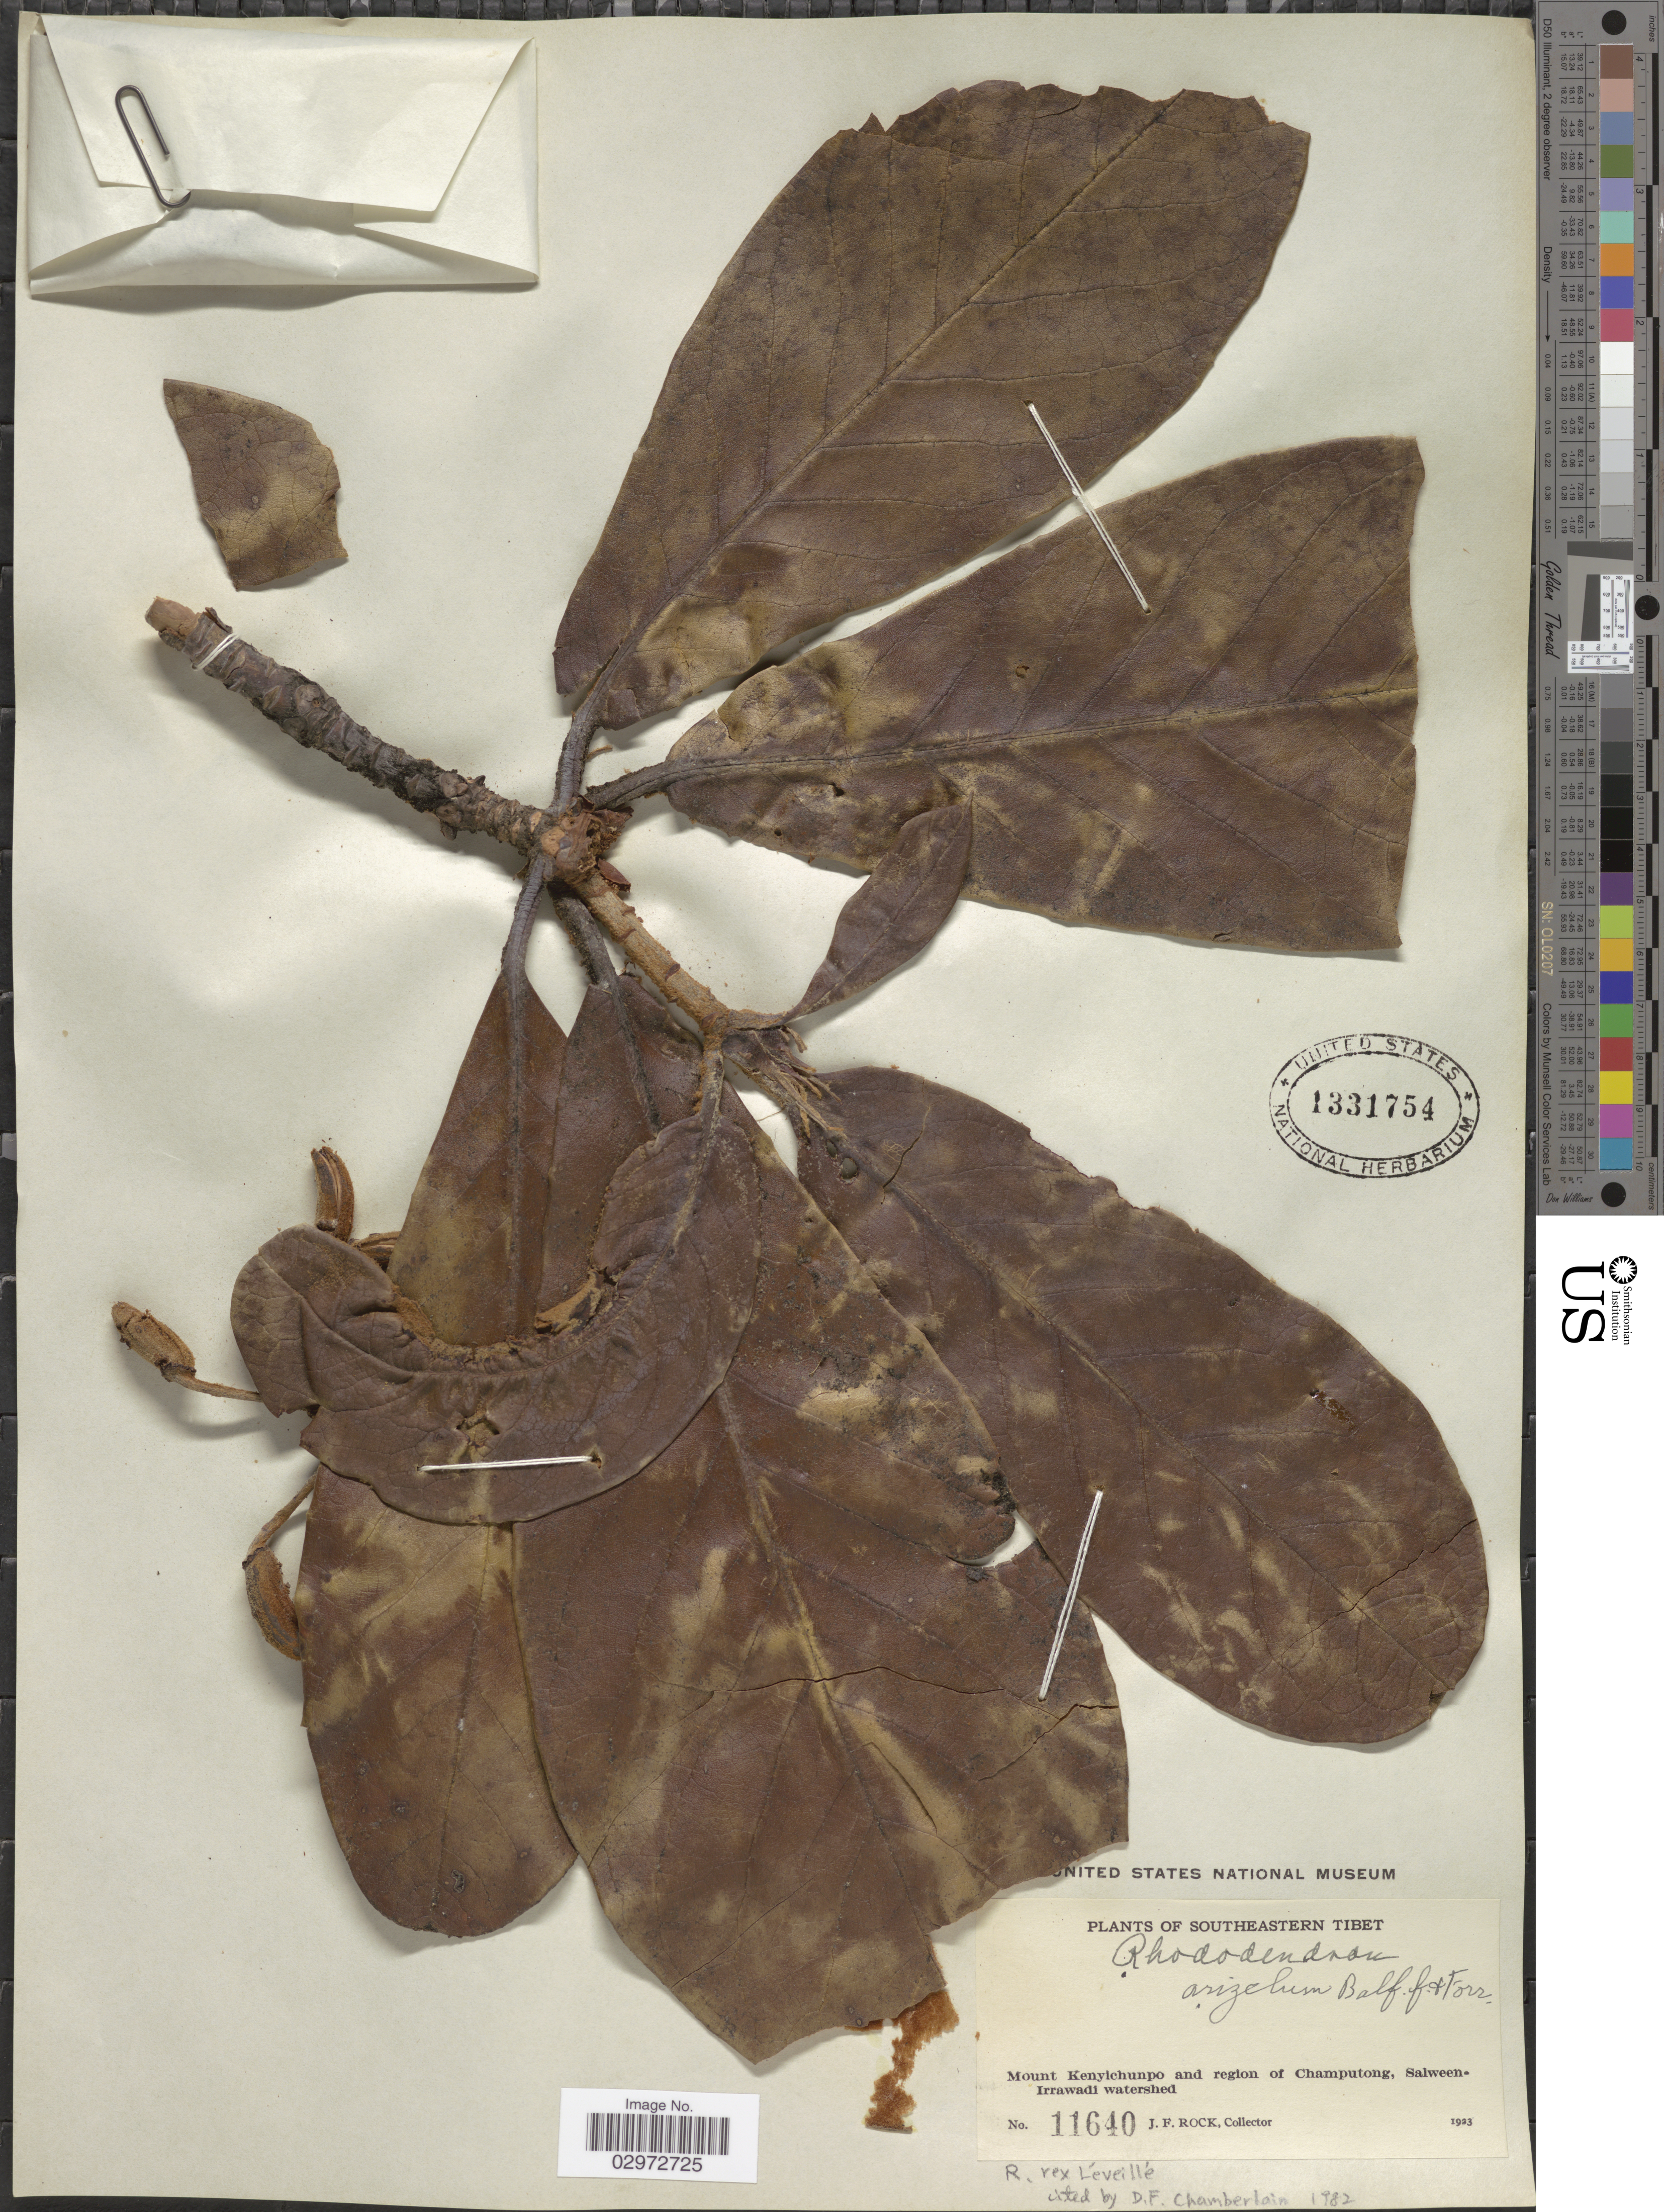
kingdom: Plantae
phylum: Tracheophyta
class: Magnoliopsida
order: Ericales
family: Ericaceae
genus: Rhododendron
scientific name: Rhododendron rex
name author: H. Lév.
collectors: J. Rock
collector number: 11640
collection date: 1923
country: China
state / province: Xizang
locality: Southeastern Tibet. Mount Kenyichunpo and region of Champutong, Salween-Irrawadi watershed.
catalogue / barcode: US 1331754